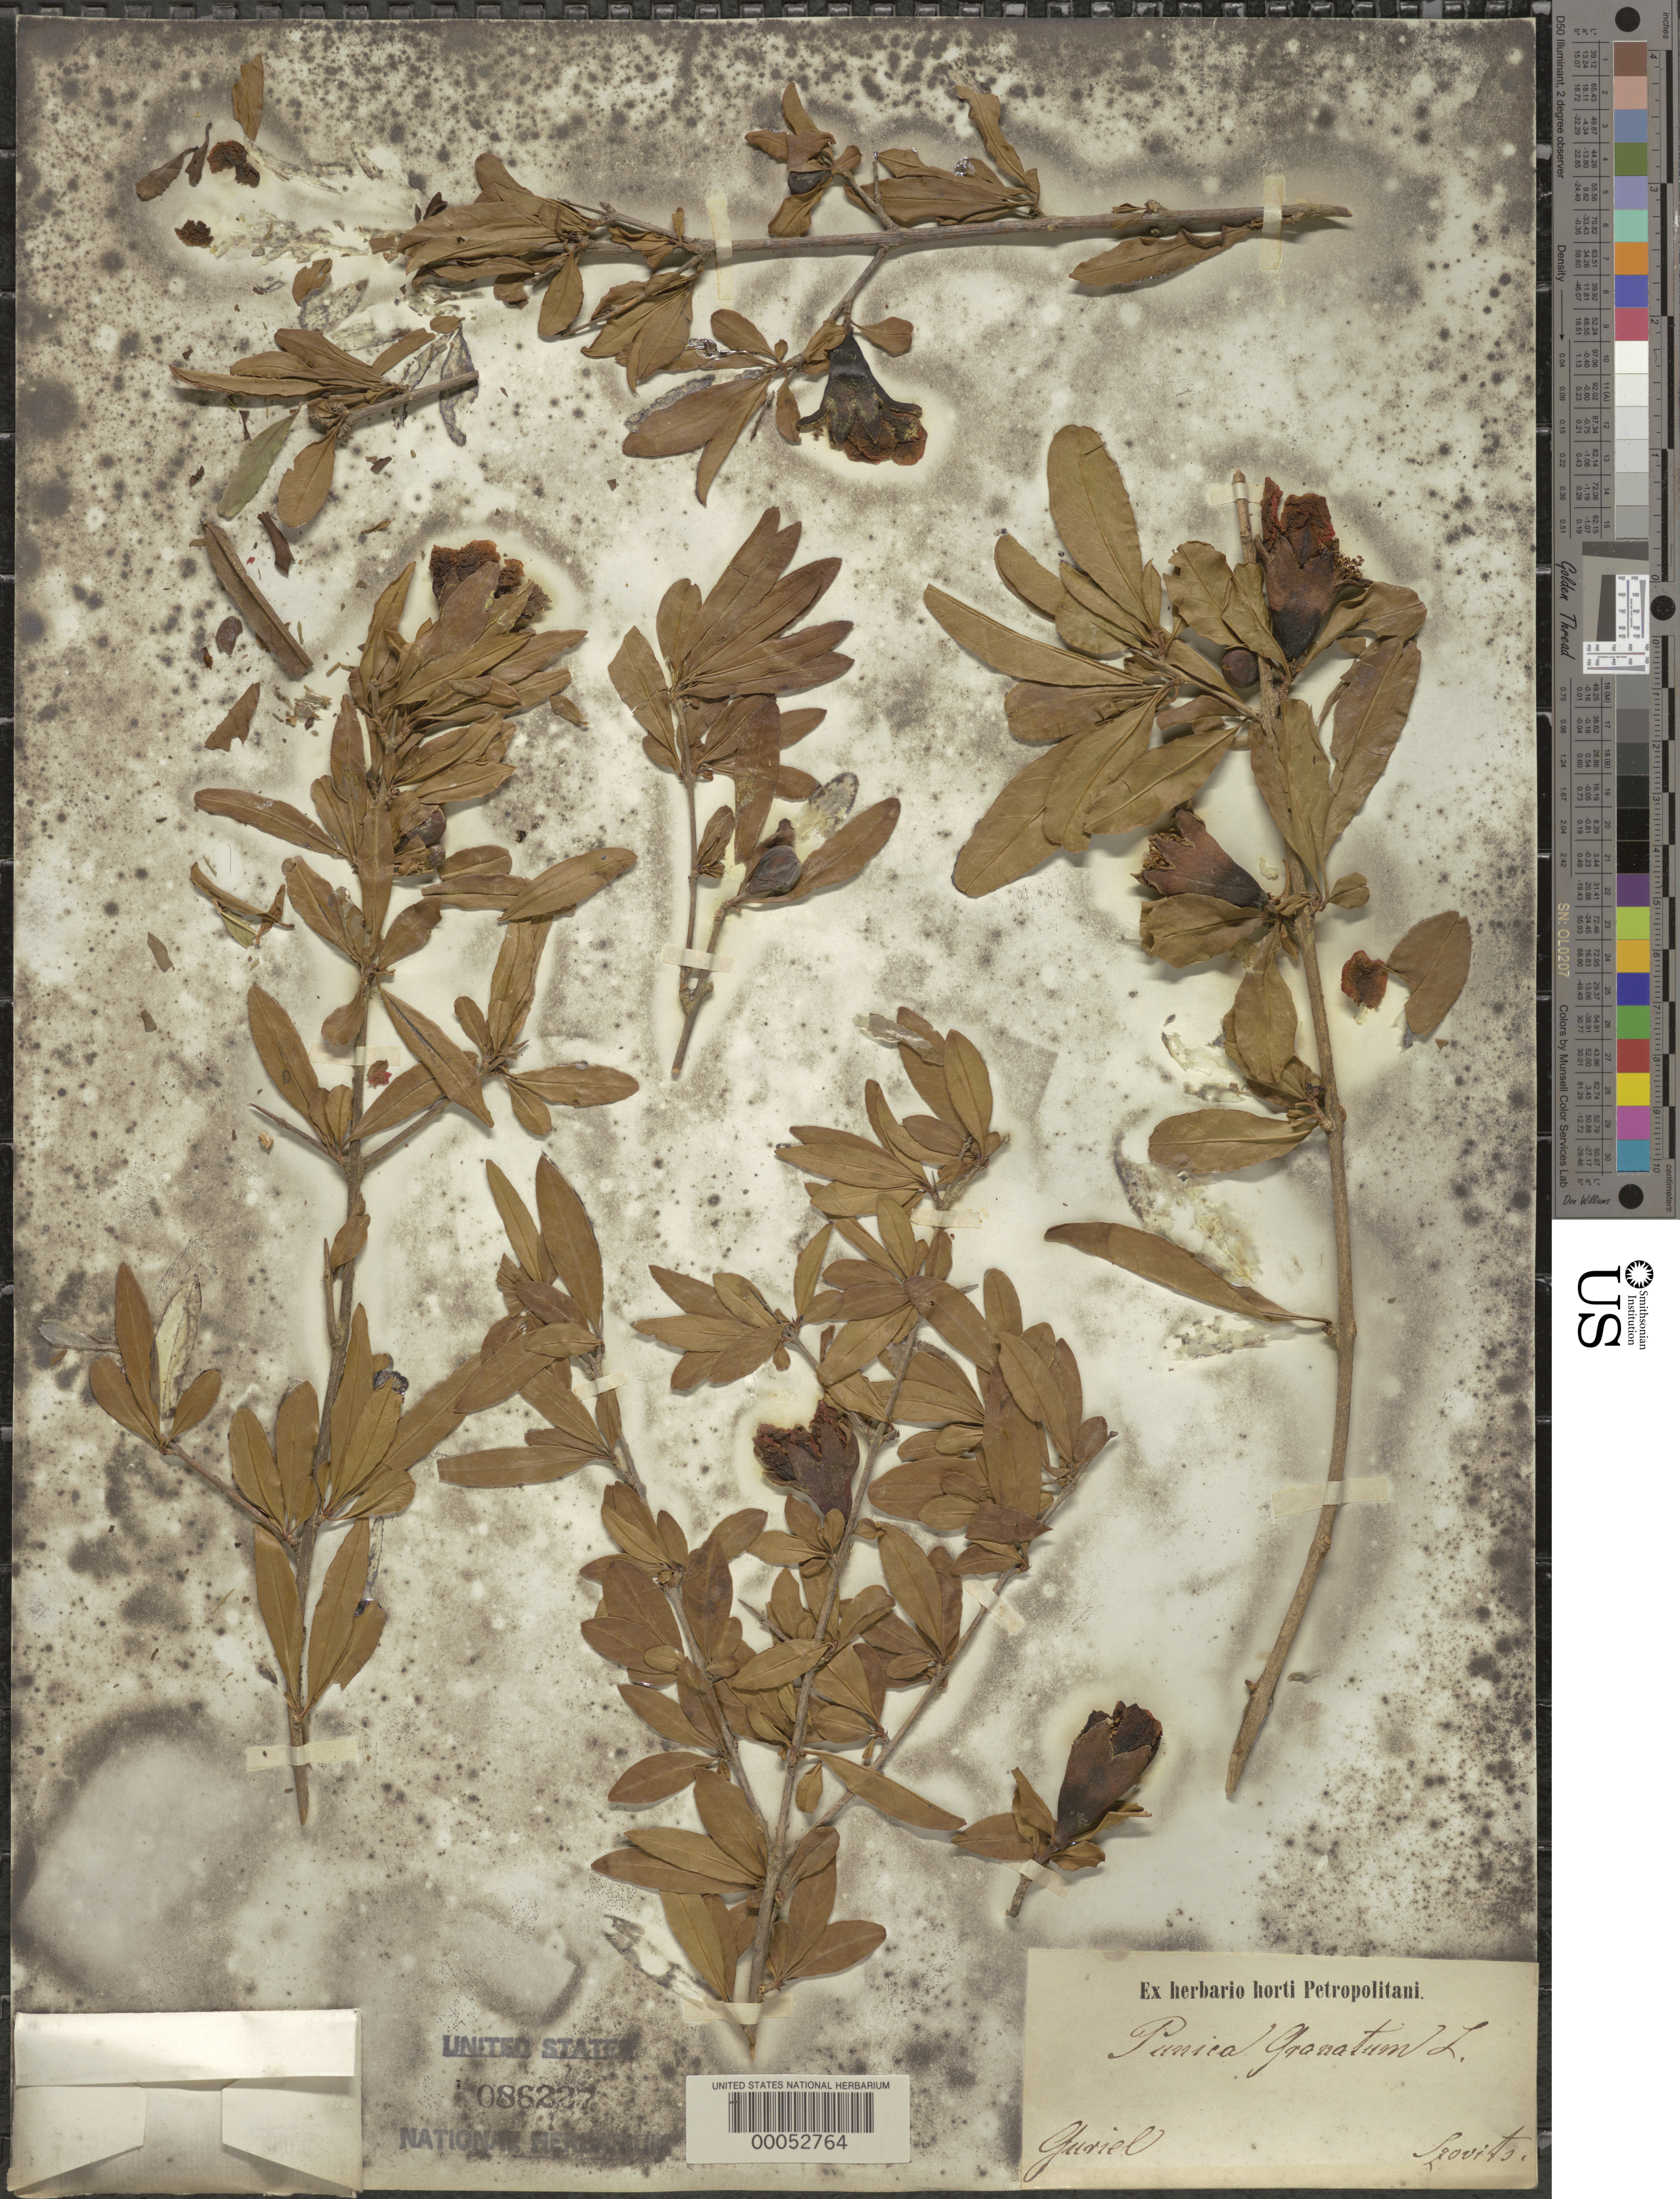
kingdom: Plantae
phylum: Tracheophyta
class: Magnoliopsida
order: Myrtales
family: Lythraceae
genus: Punica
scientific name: Punica granatum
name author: L.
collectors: W. Weingart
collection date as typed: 09 Apr 1914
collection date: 1914-04-09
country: Germany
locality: Gorgenthal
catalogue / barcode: US 86227